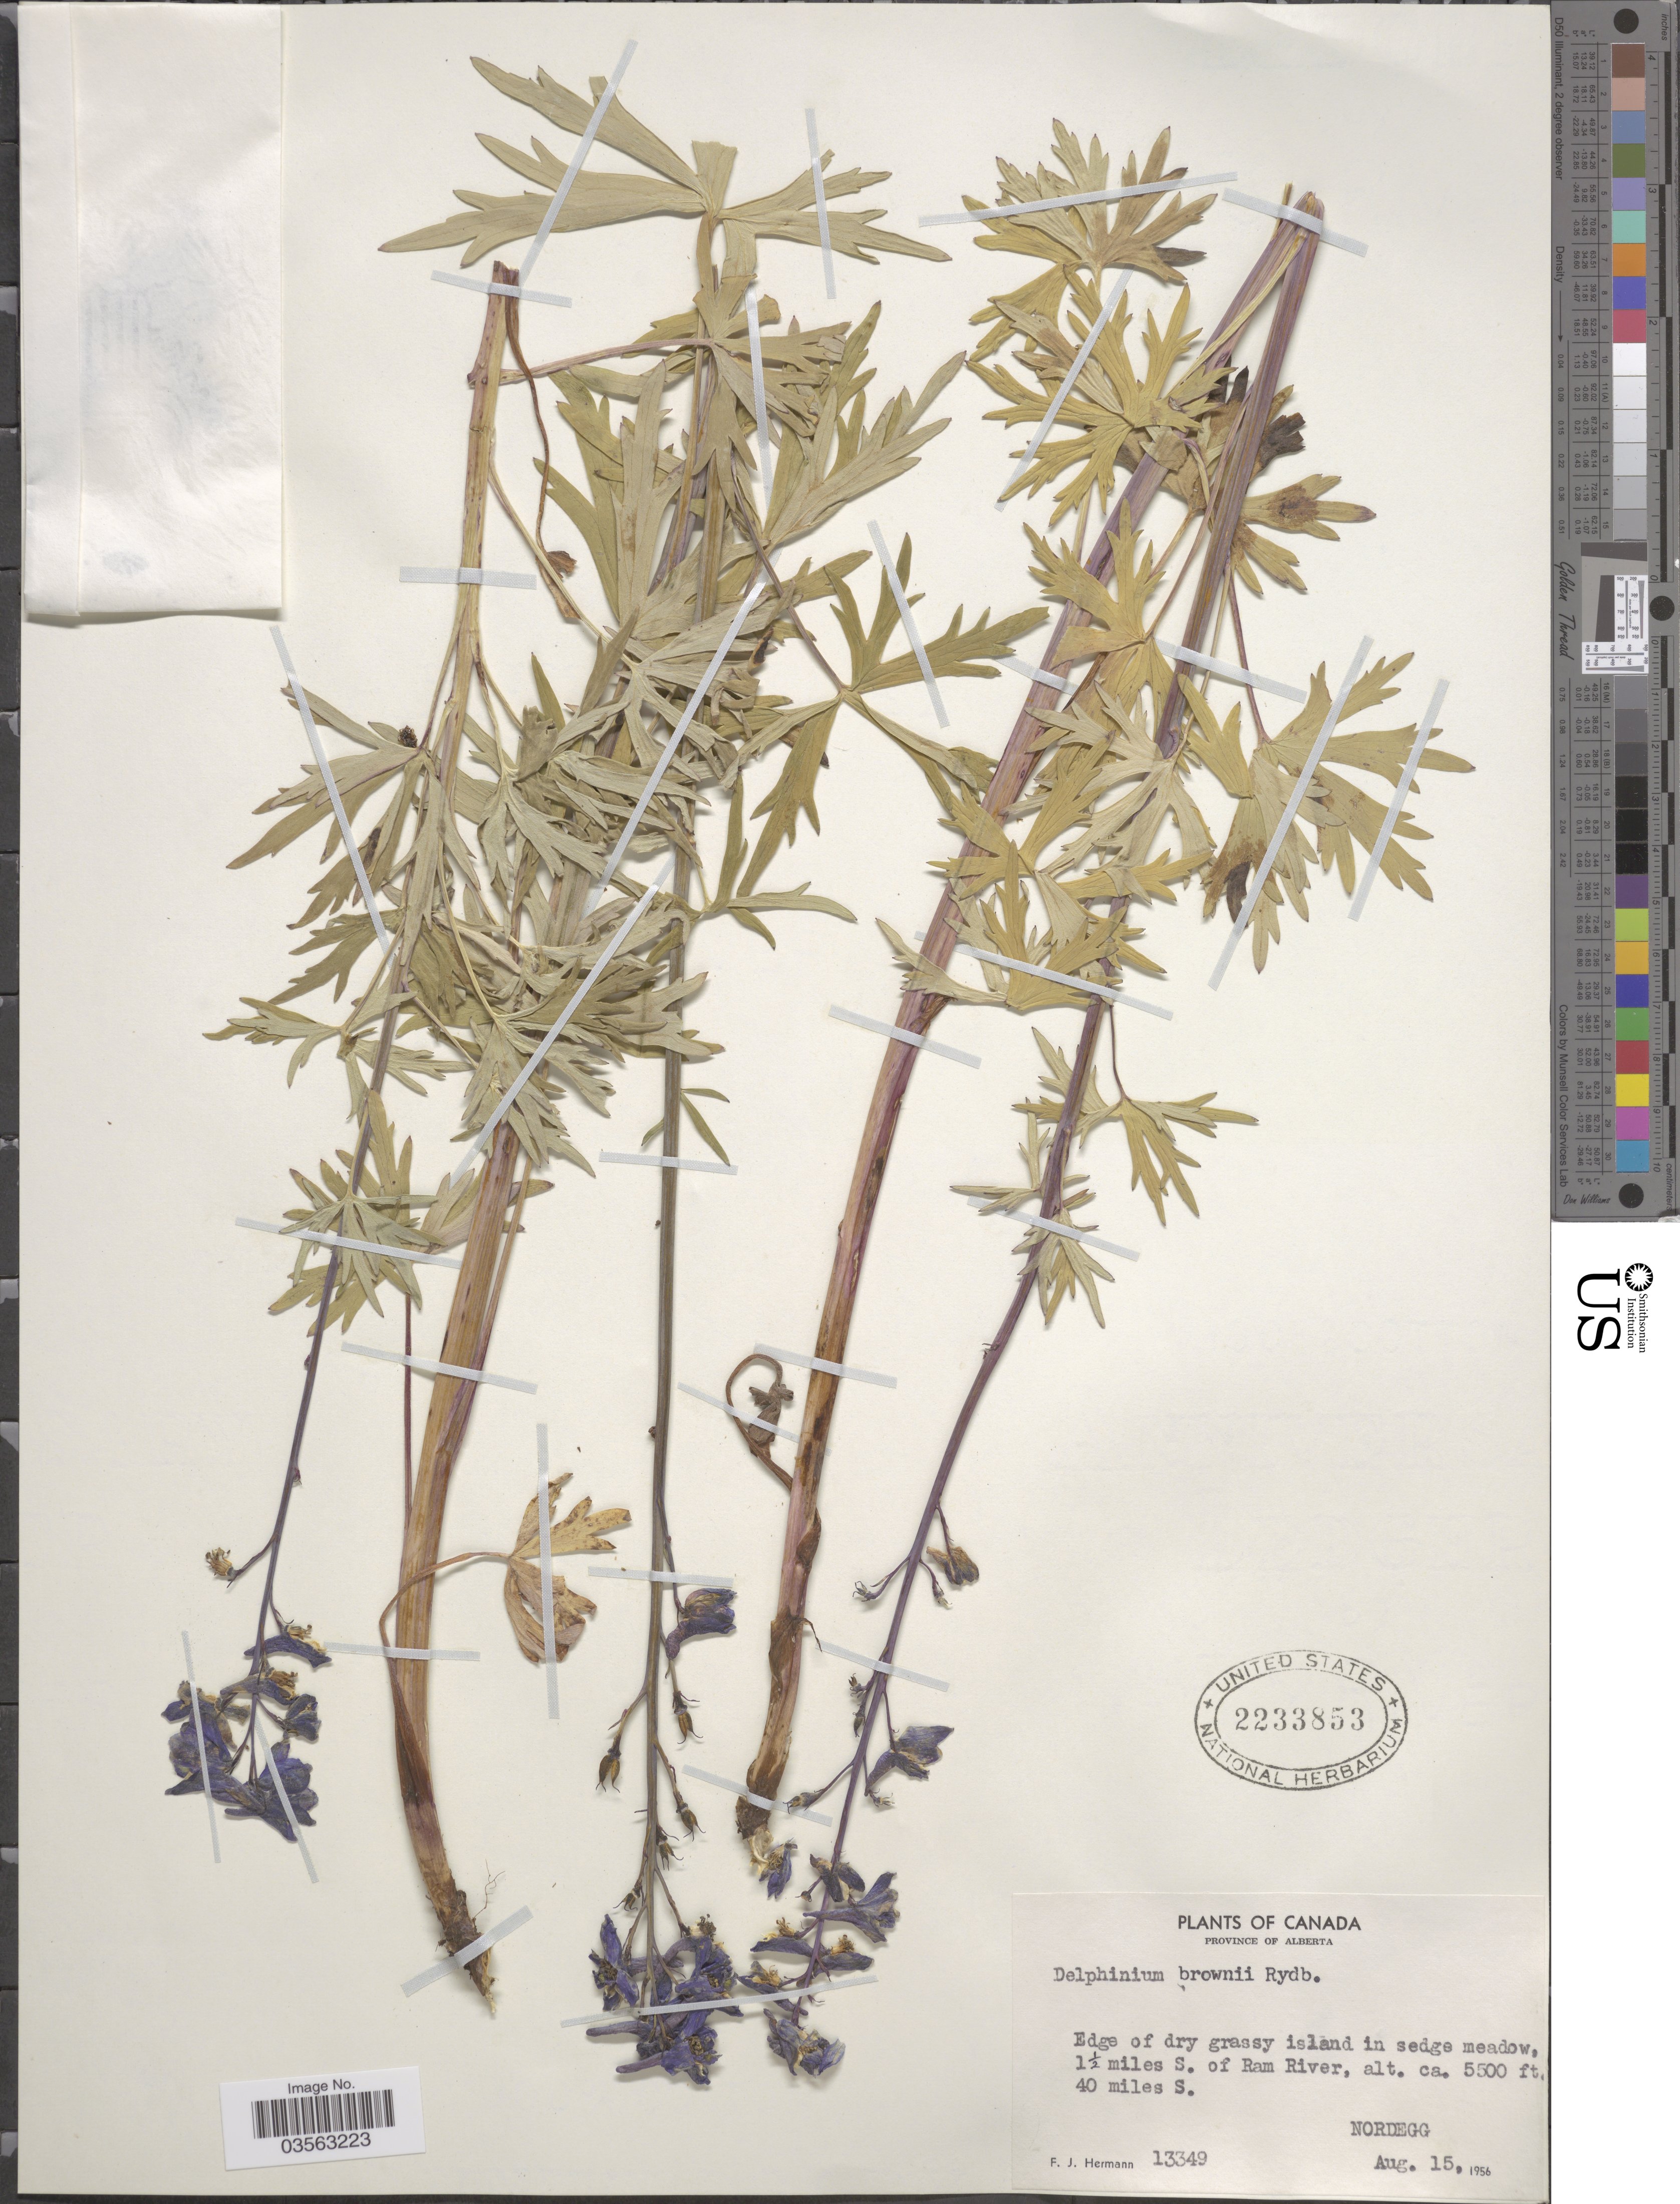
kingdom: Plantae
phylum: Tracheophyta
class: Magnoliopsida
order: Ranunculales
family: Ranunculaceae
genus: Delphinium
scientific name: Delphinium glaucum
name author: S. Watson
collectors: F. J. Hermann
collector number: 13349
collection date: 1956-08-15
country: Canada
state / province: Alberta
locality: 1½ miles S. of Ram River, 40 miles S. Nordegg.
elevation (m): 1676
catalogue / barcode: US 2233853